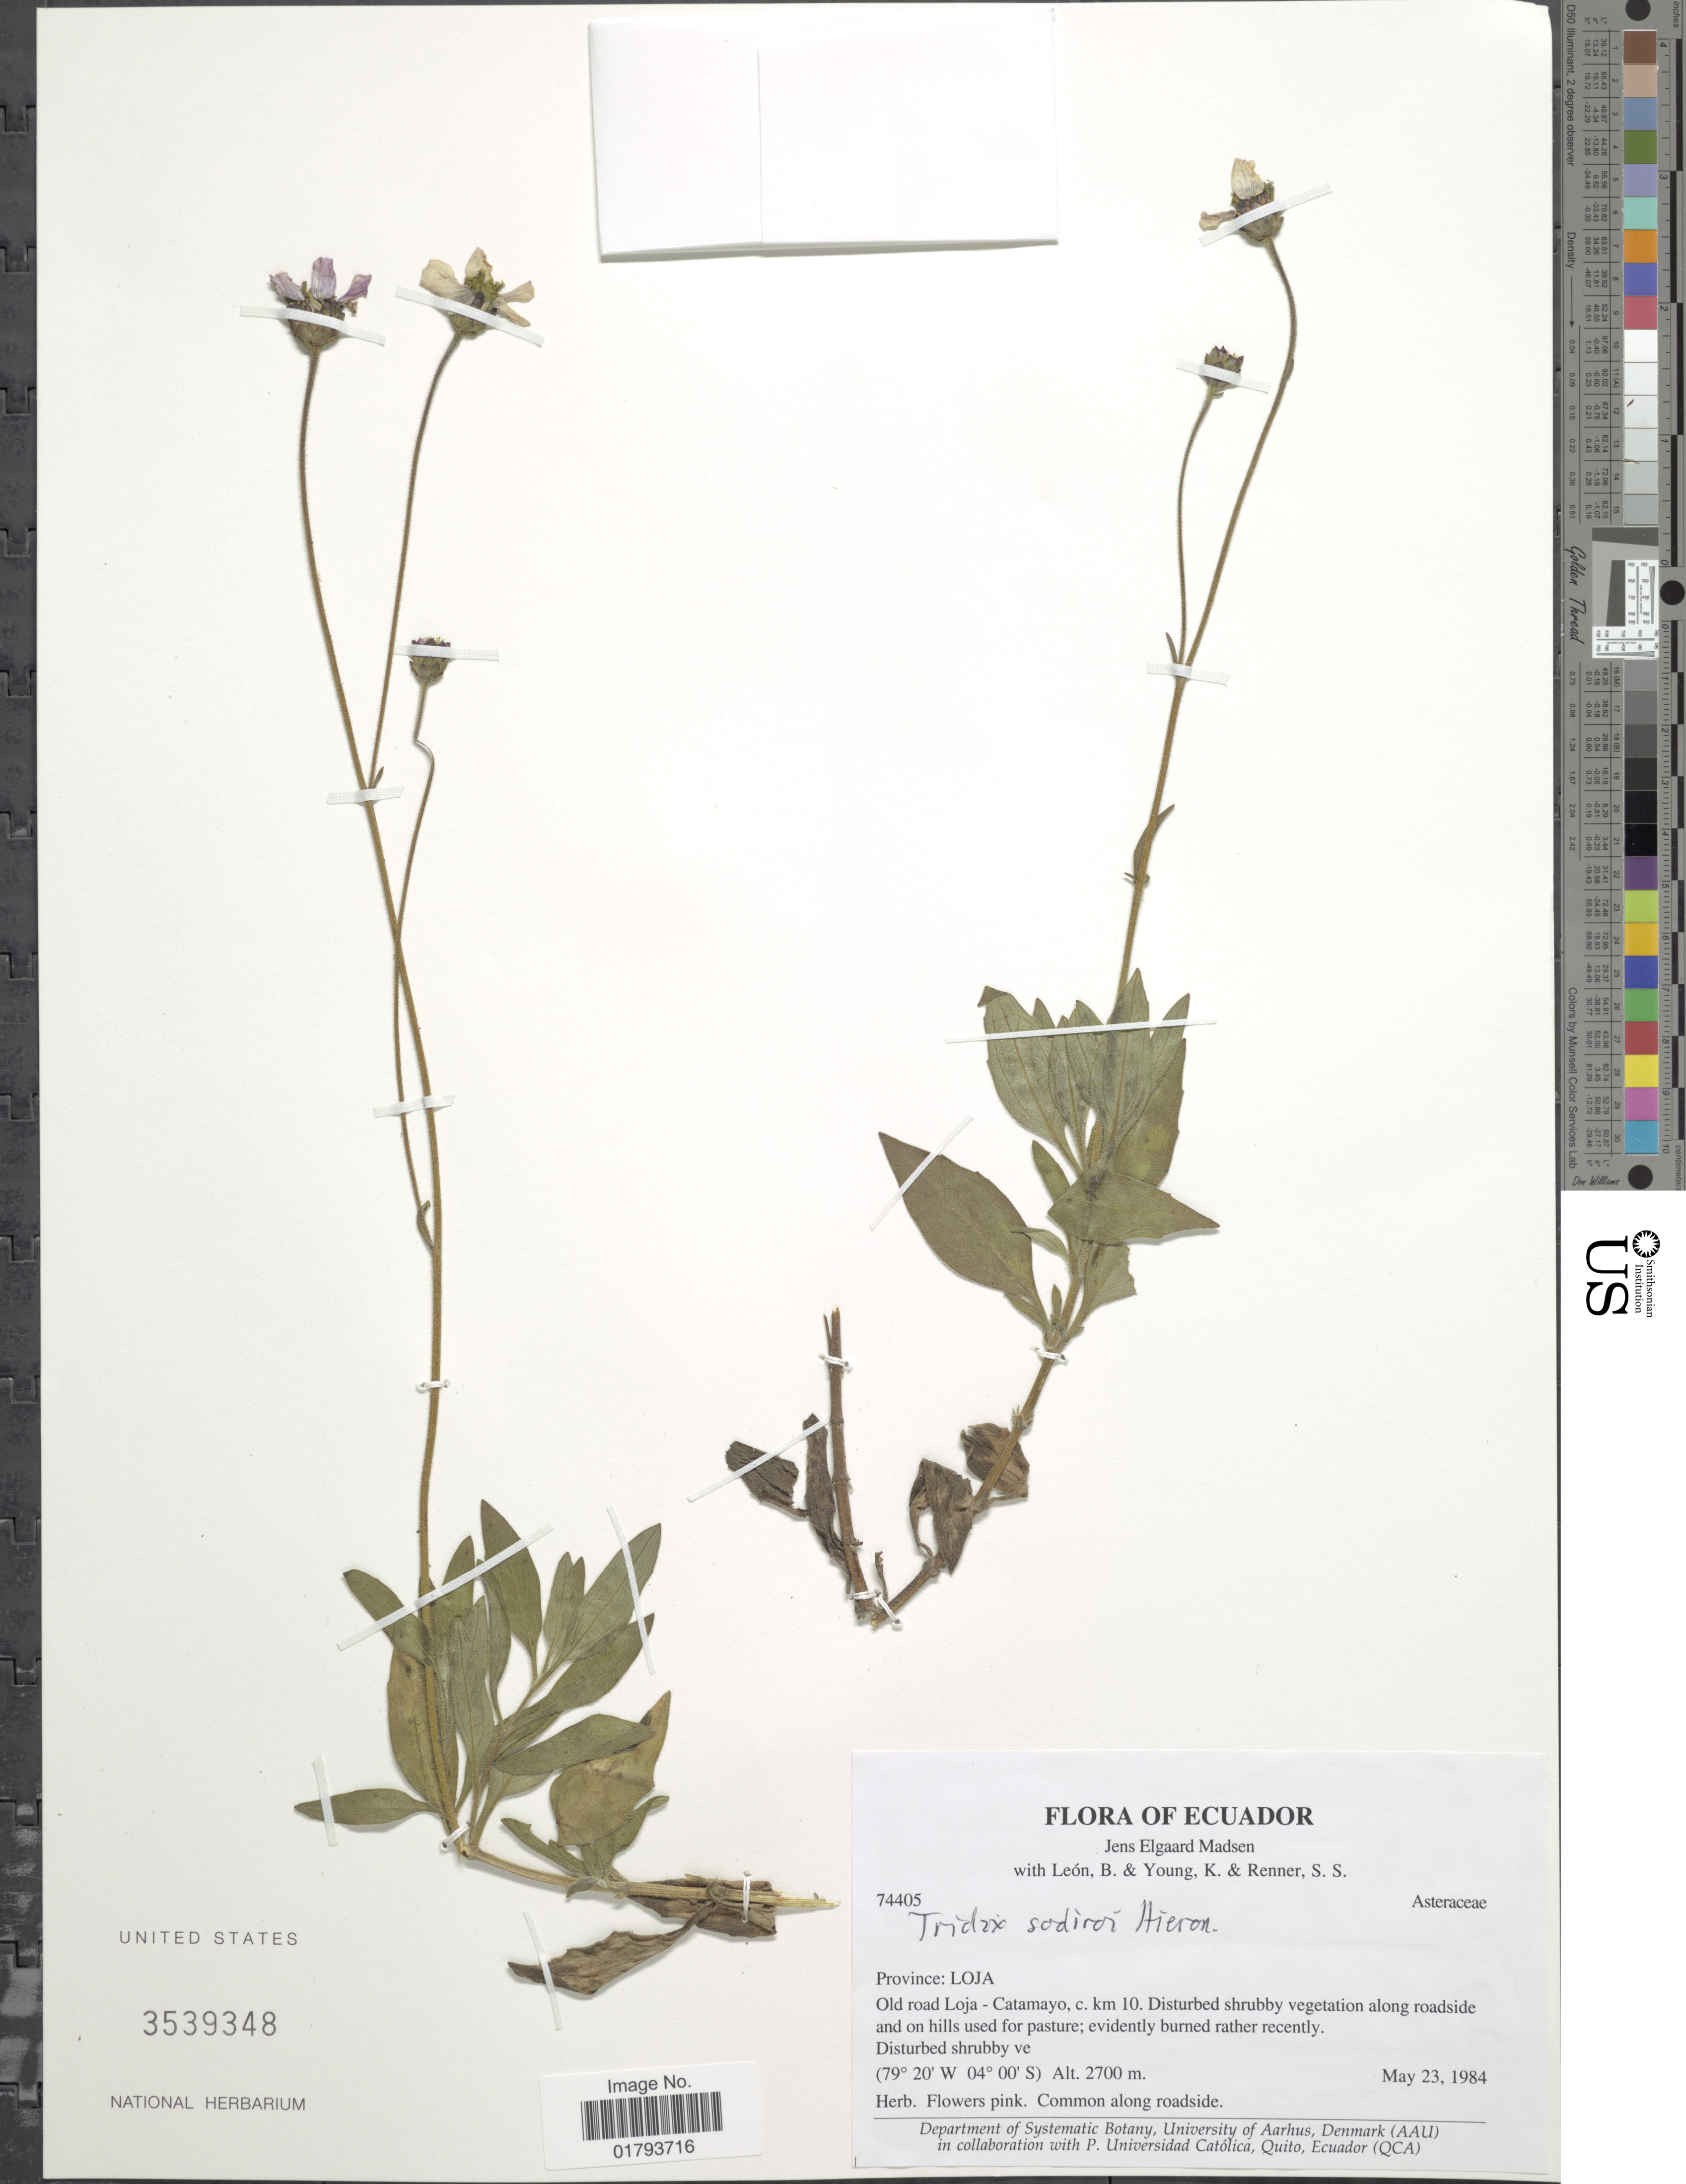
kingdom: Plantae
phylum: Tracheophyta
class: Magnoliopsida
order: Asterales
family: Asteraceae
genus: Tridax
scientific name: Tridax stuebelii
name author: Hieron.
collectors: J. E. Madsen, B. León, K. Young & S. S. Renner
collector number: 74405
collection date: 1984-05-23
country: Ecuador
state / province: Loja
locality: Old road Loja - Catamayo, c. km. 10. Disturbed shrubby vegetation along roadside and on hills used for pasture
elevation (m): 2700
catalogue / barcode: US 3539348